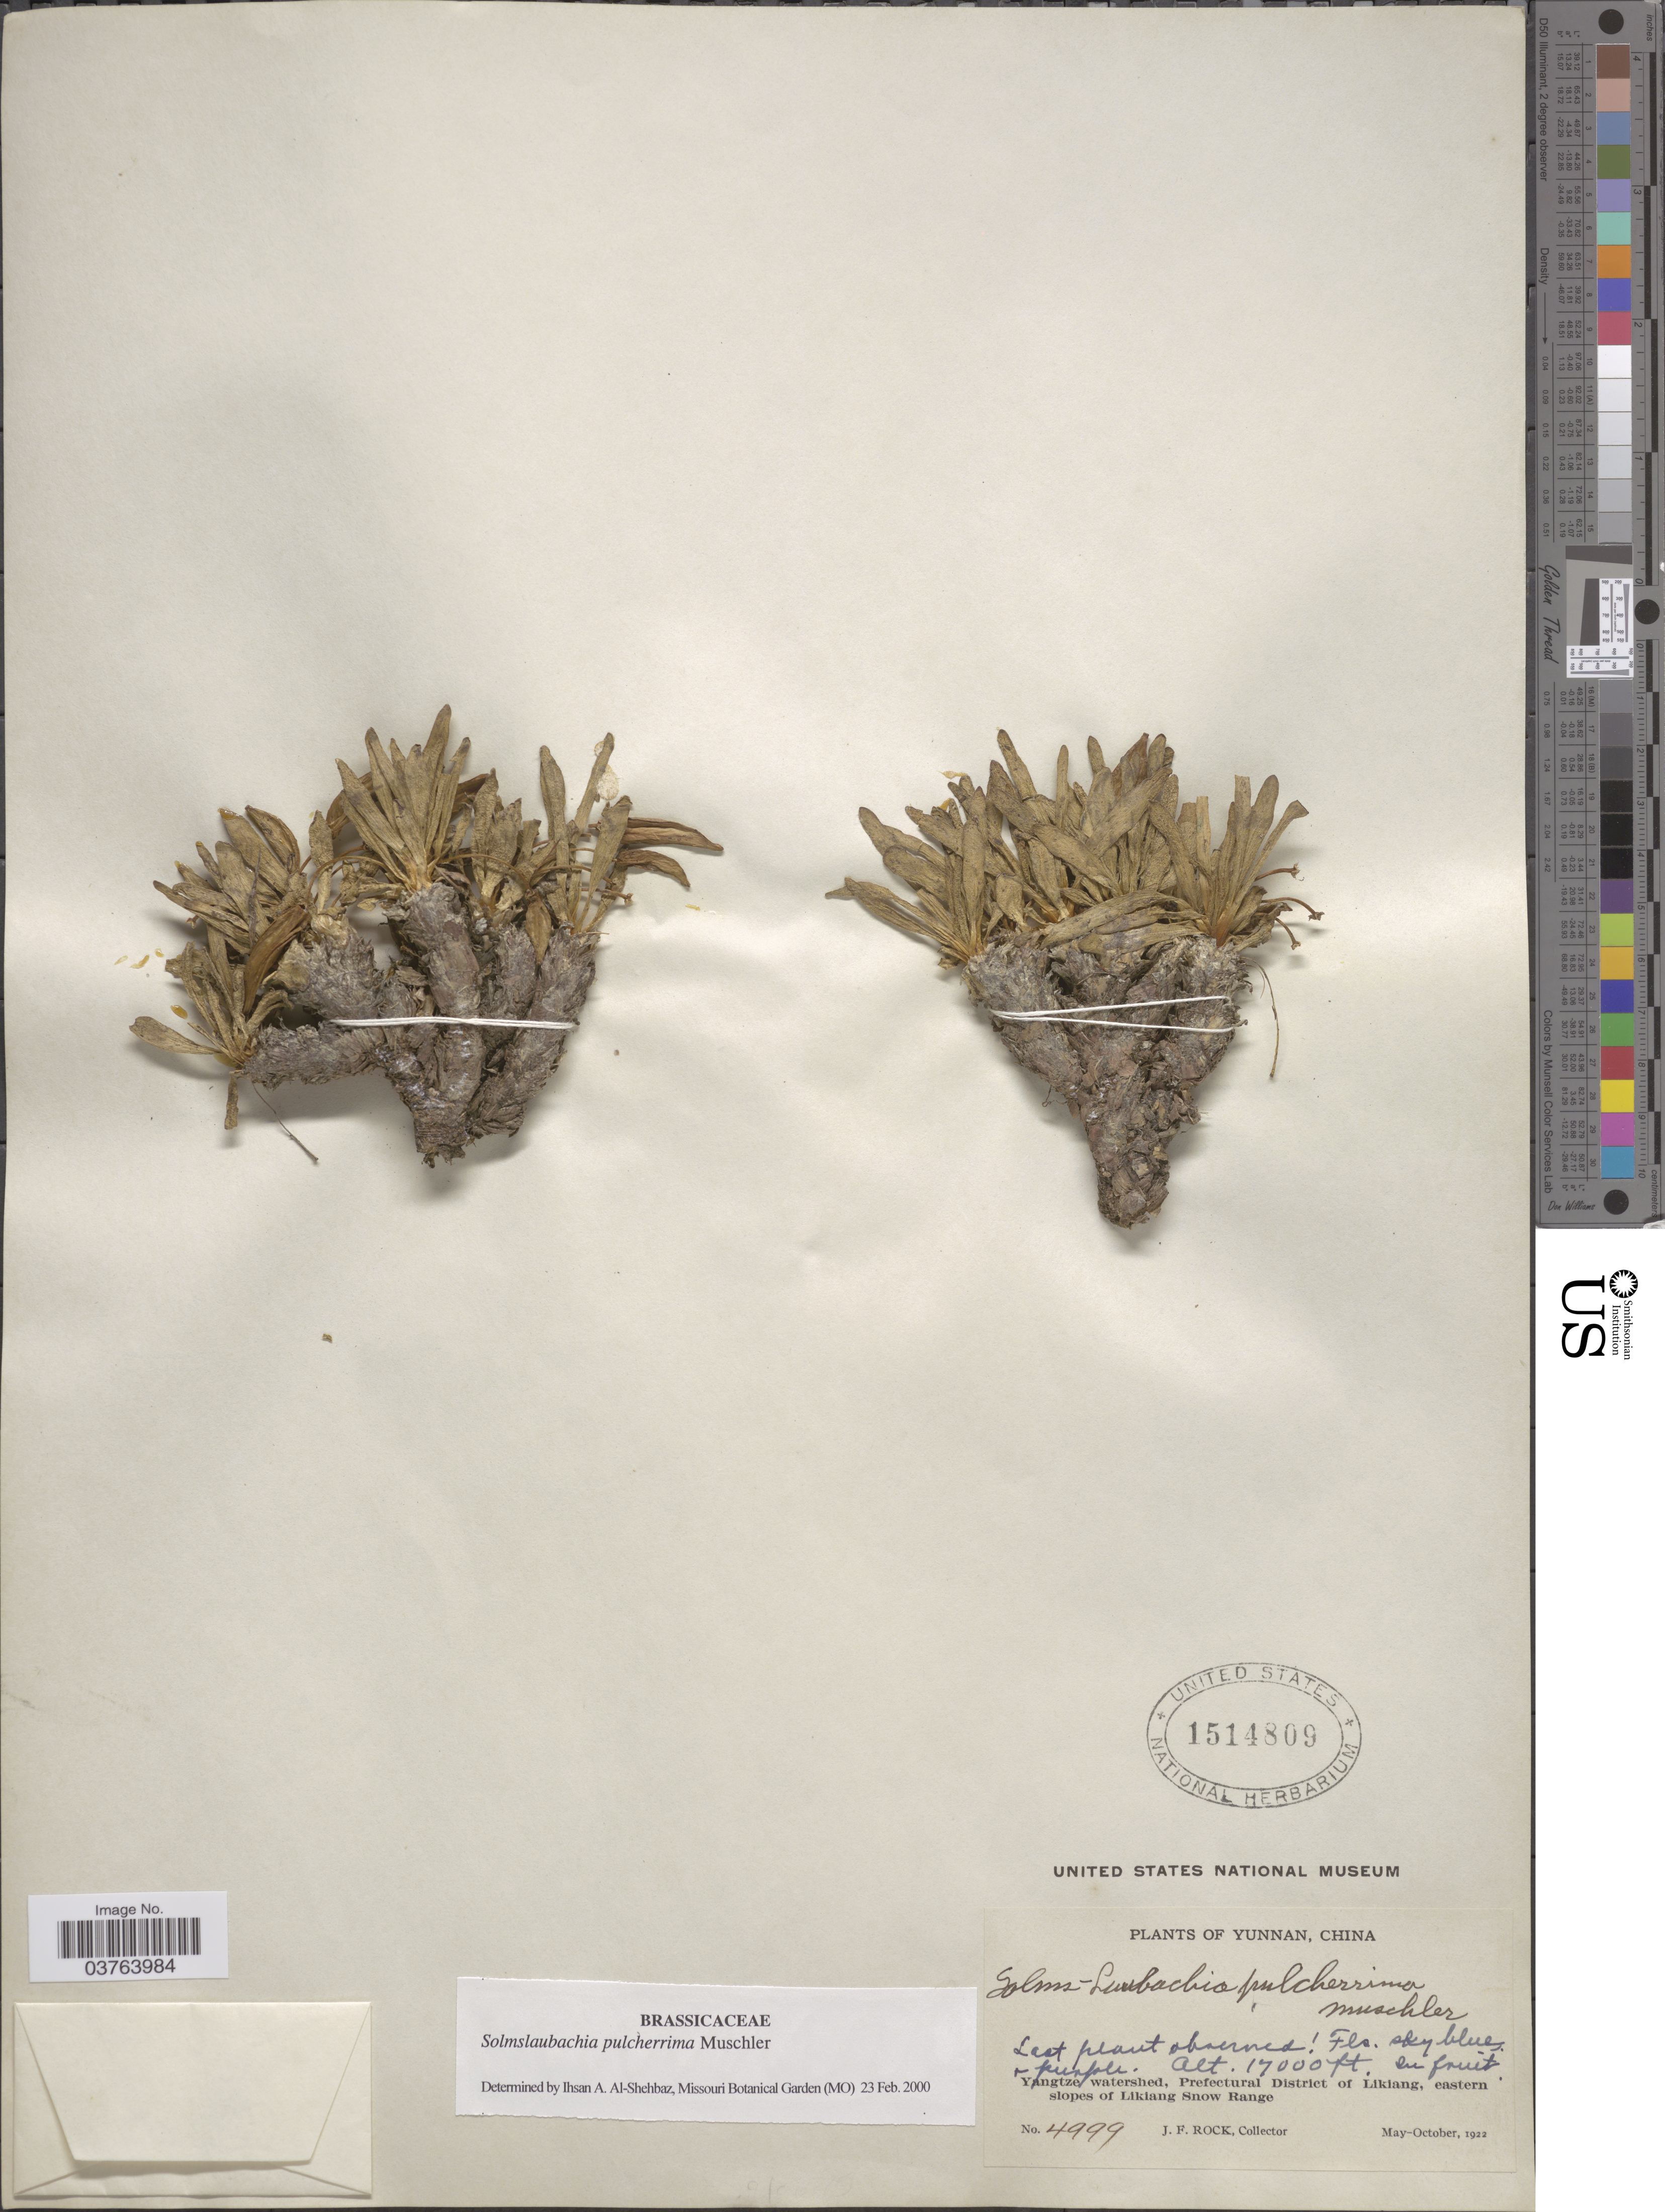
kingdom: Plantae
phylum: Tracheophyta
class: Magnoliopsida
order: Brassicales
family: Brassicaceae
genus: Solms-Laubachia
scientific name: Solms-laubachia pulcherrima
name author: Muschl.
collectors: J. Rock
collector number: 4999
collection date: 1922-05/1922-10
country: China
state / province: Yunnan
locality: Yangtze watershed, Prefectural District of Likiang, eastern slopes of Likiang Snow Range.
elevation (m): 5182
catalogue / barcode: US 1514809